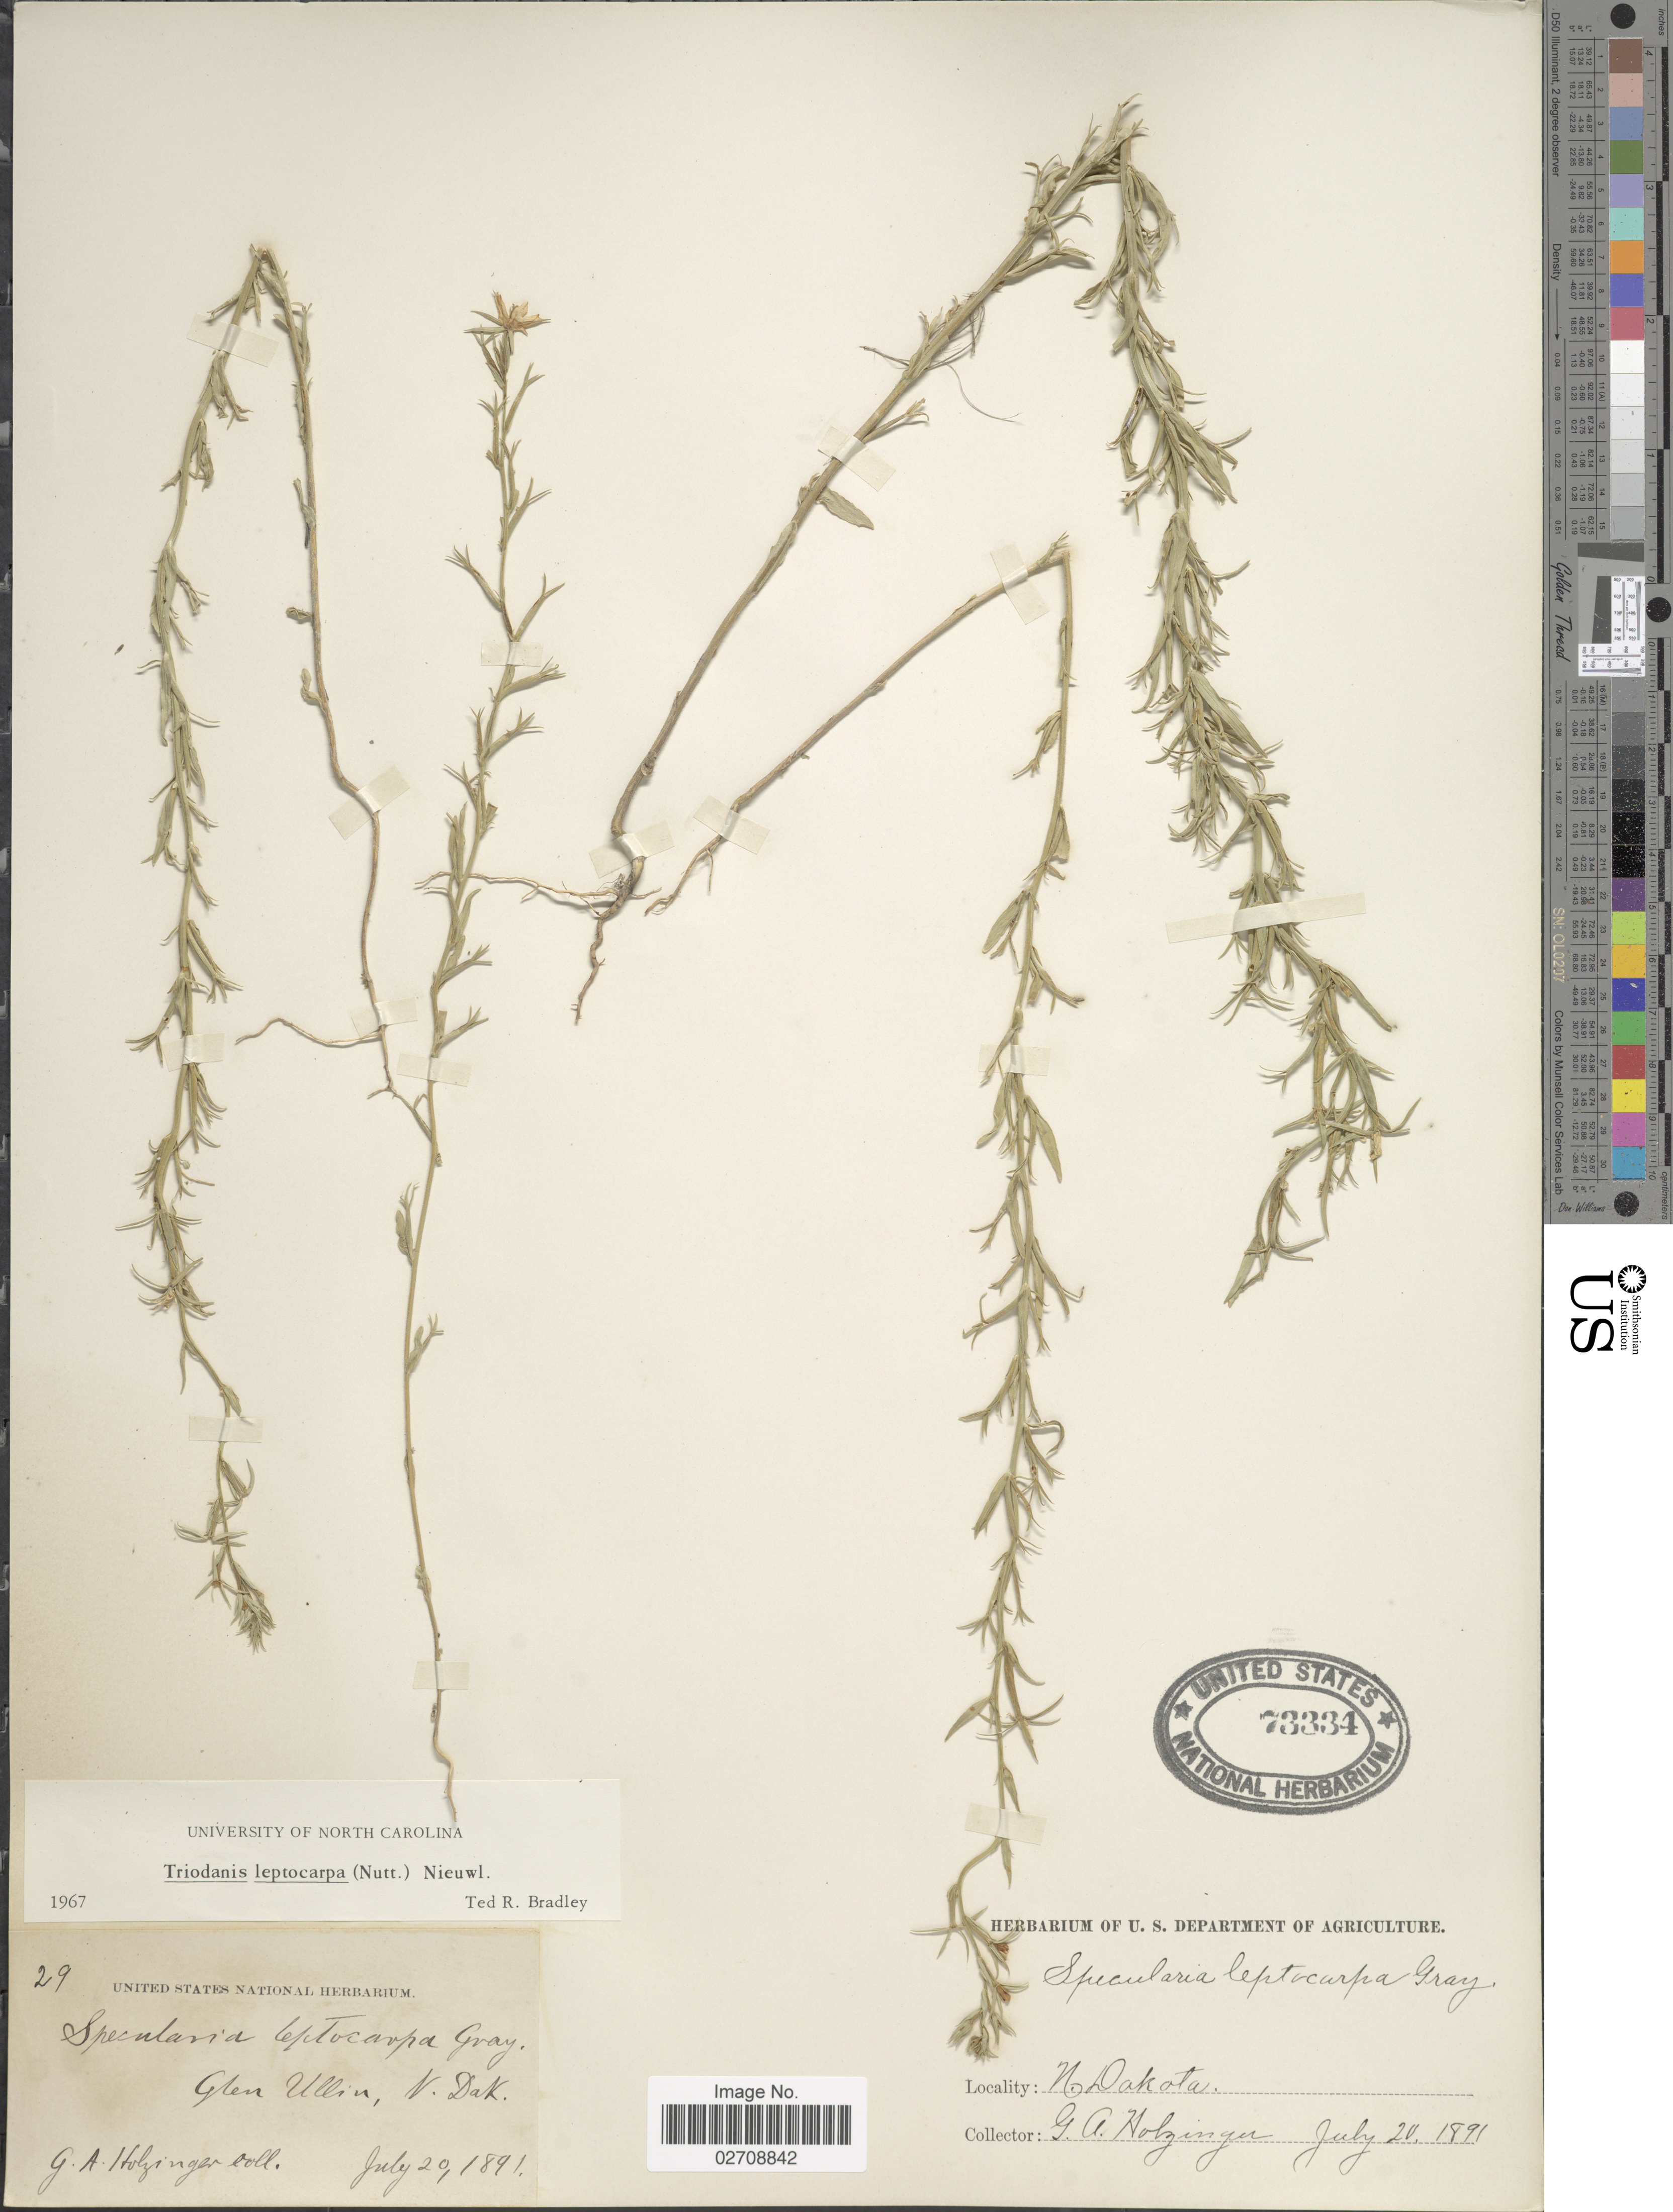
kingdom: Plantae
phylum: Tracheophyta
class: Magnoliopsida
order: Asterales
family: Campanulaceae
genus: Triodanis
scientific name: Triodanis leptocarpa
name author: Nieuwl.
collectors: G. A. Holzinger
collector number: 29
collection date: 1891-07-20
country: United States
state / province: North Dakota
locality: Glen Ullin, N. Dak.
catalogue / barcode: US 73334